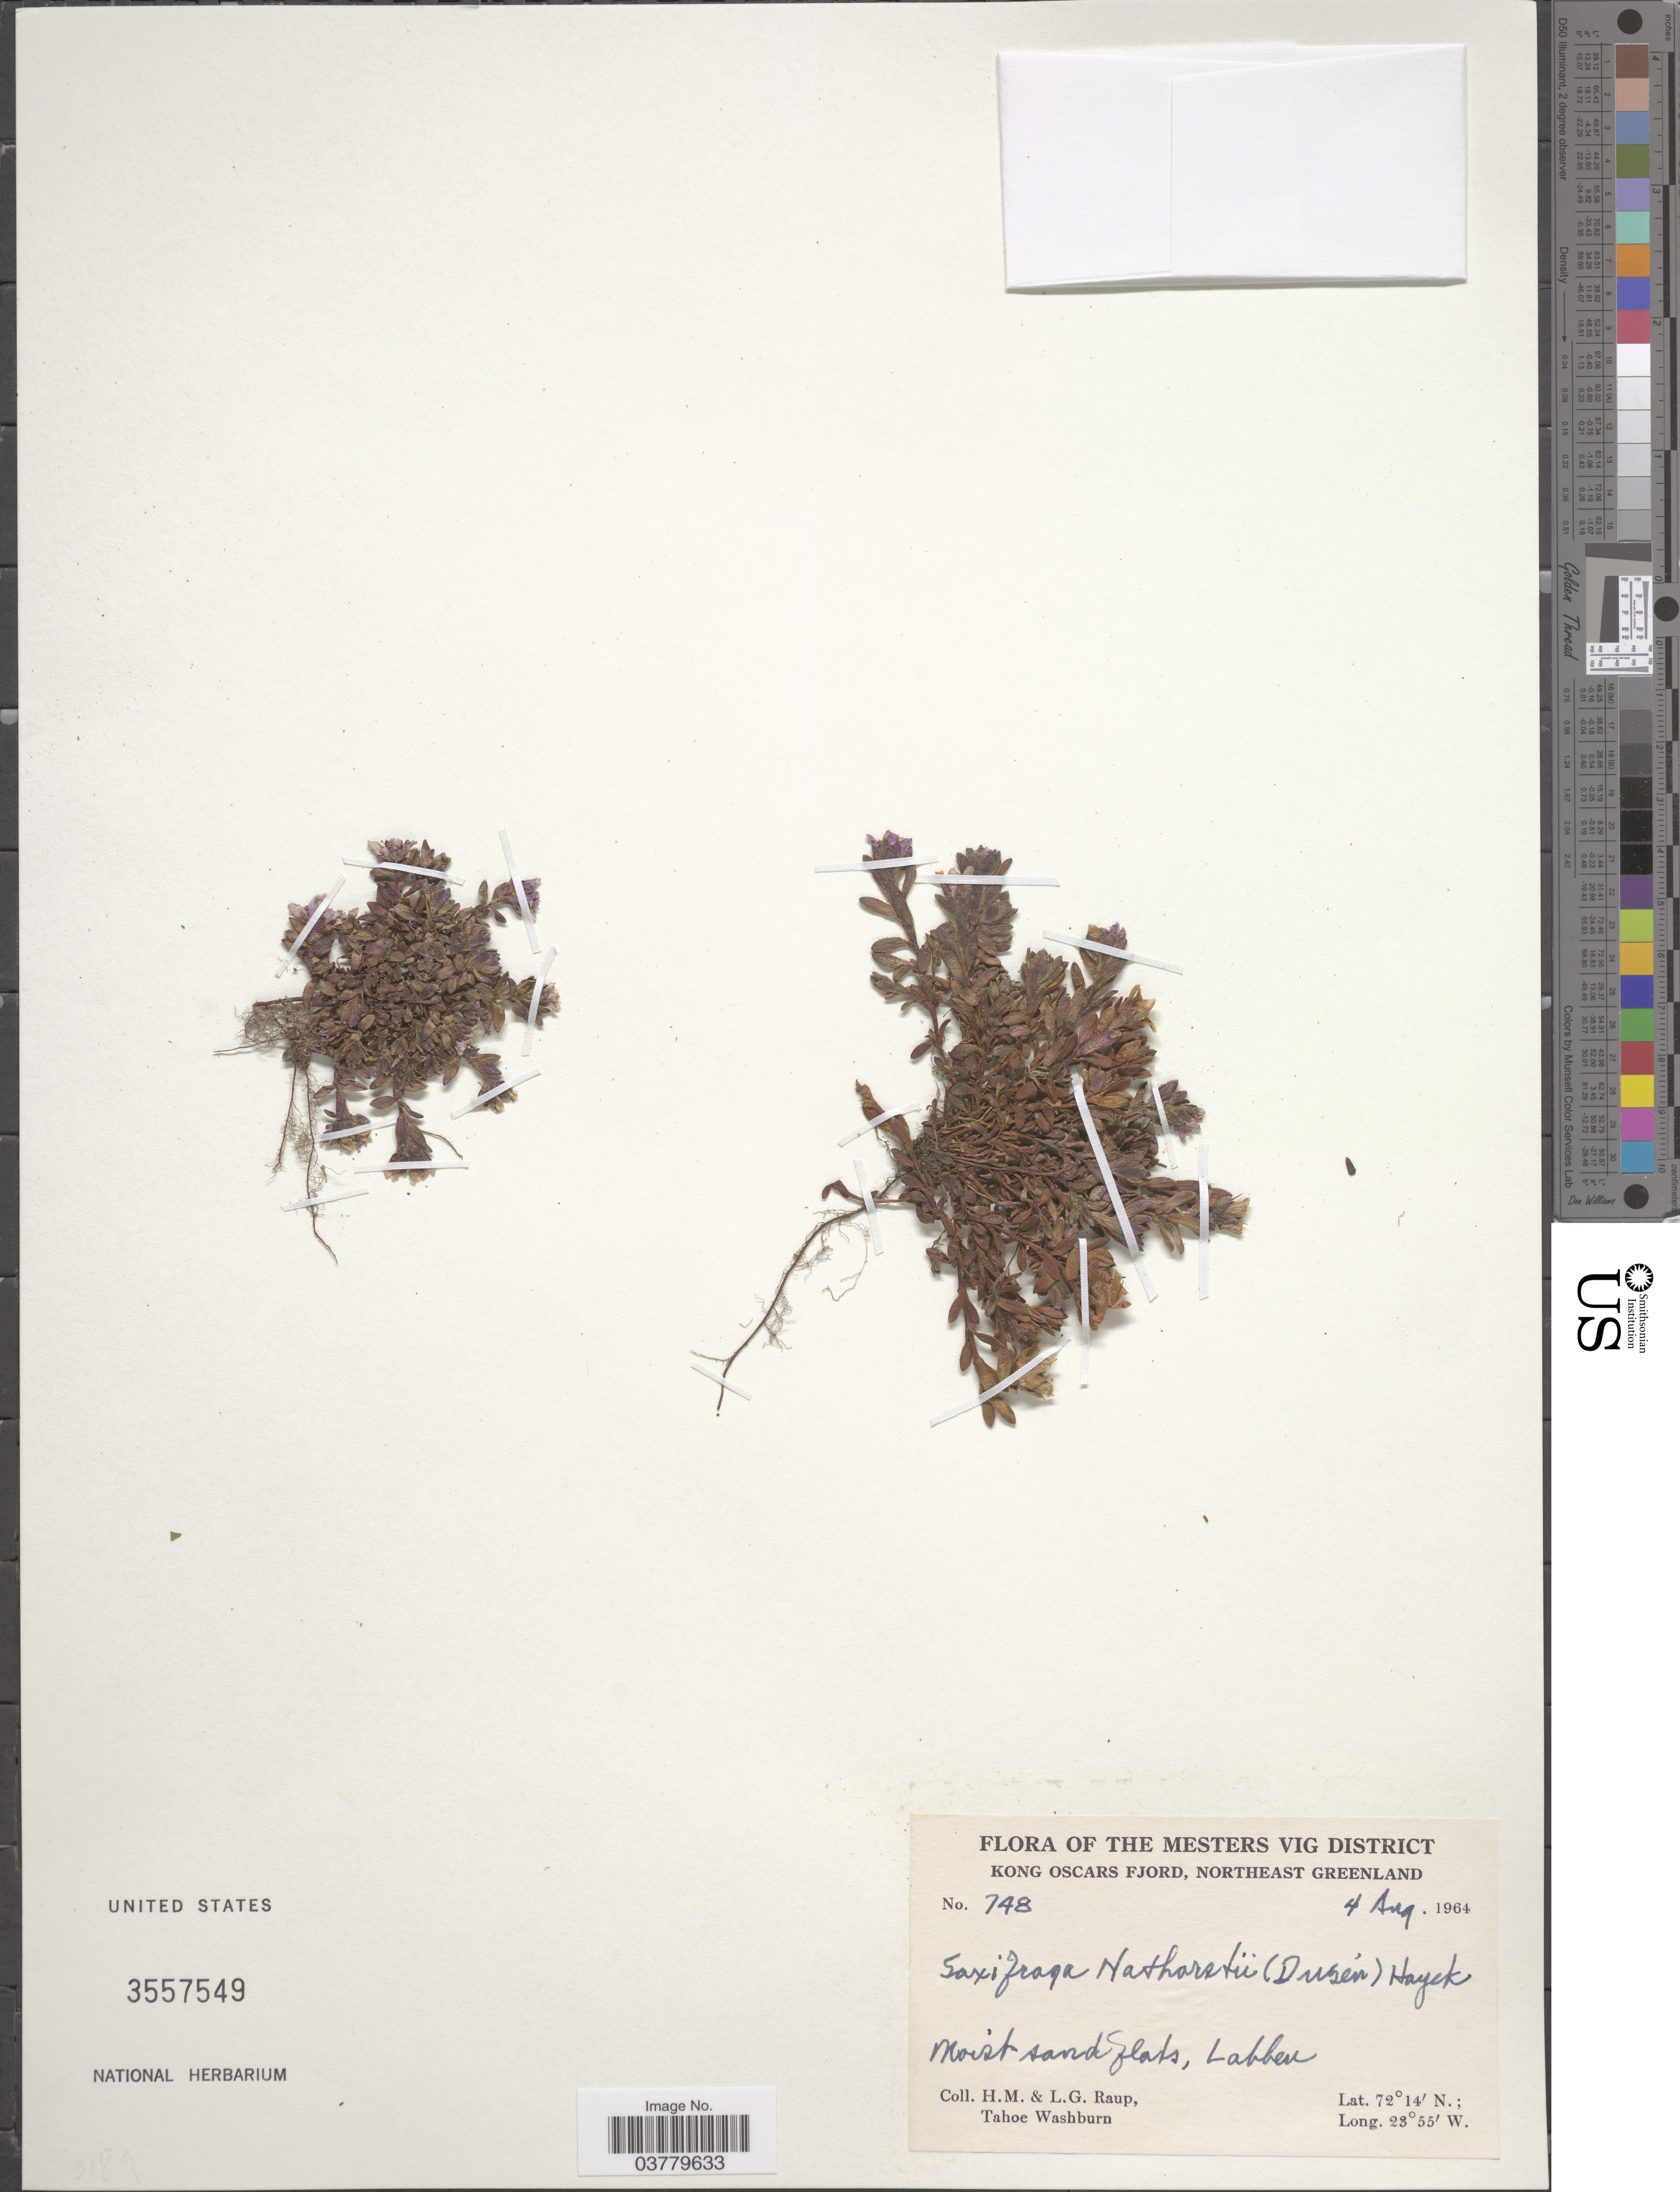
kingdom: Plantae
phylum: Tracheophyta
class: Magnoliopsida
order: Saxifragales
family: Saxifragaceae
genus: Saxifraga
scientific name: Saxifraga nathorstii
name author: Hayek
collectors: H. Raup & L. Raup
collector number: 748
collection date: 1964-08-04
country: Greenland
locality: The Mesters Vig District. Kong Oscars Fjord, Northeast Greenland. Labben*.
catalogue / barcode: US 3557549